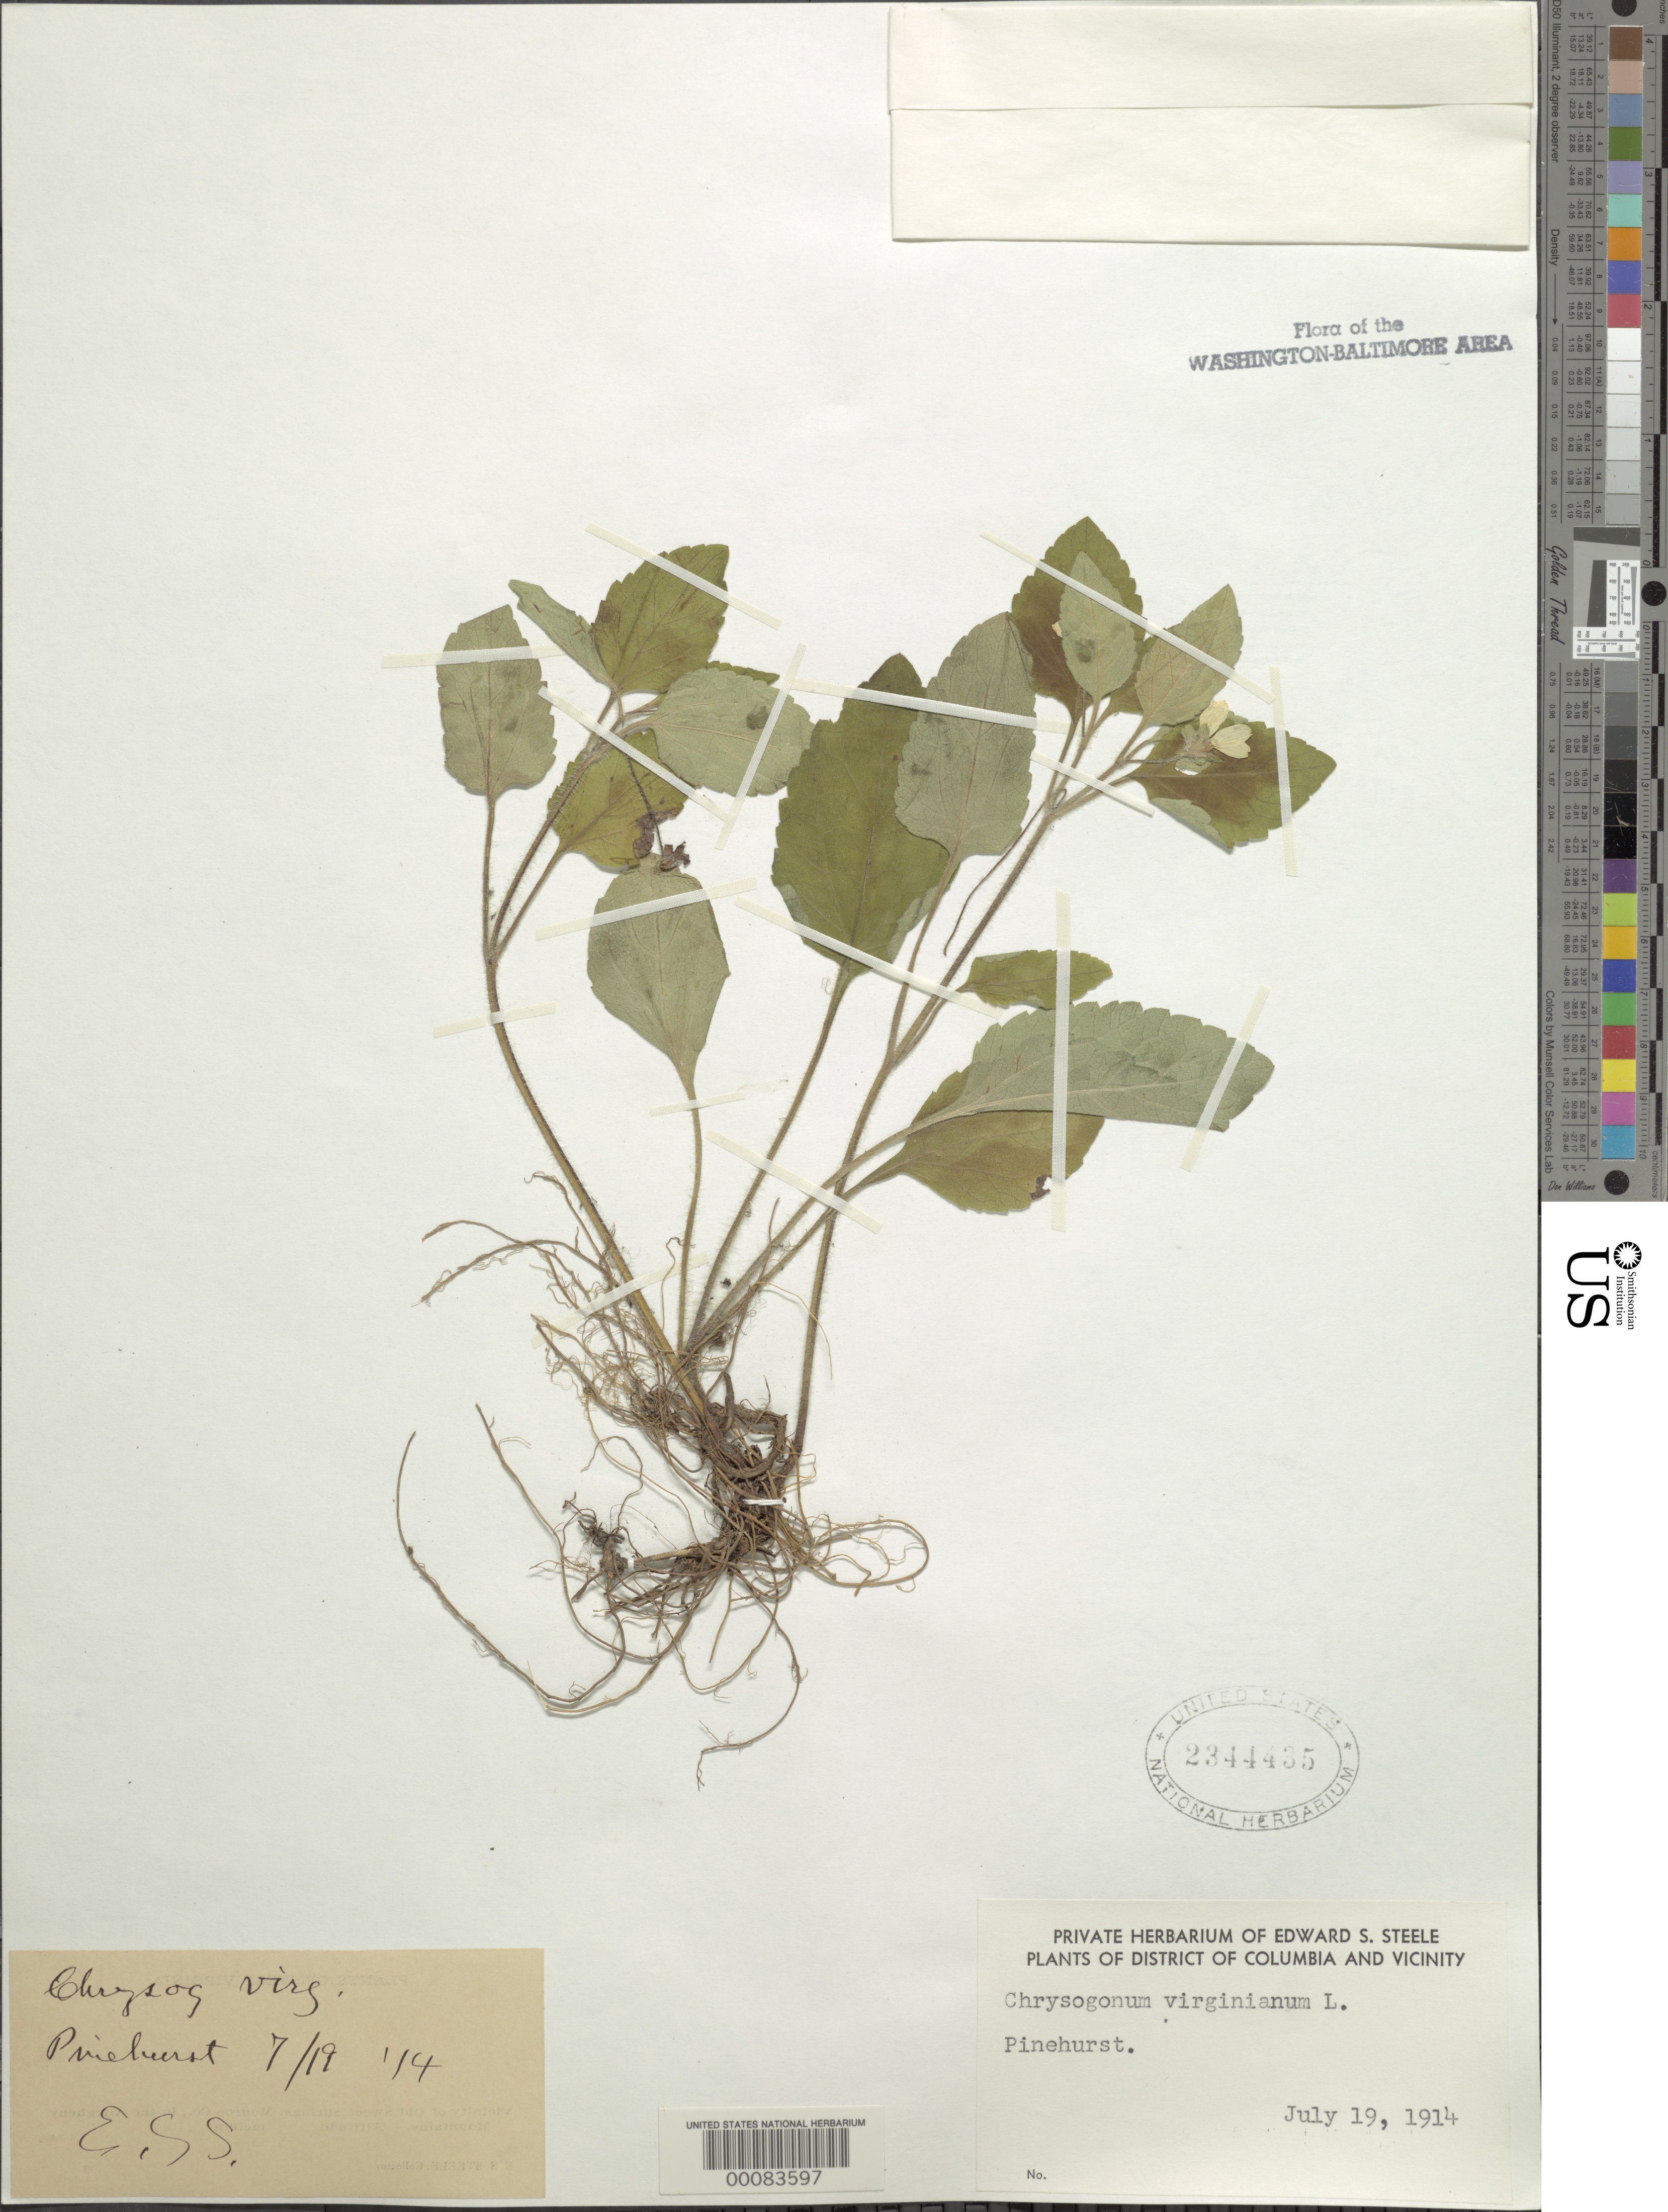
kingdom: Plantae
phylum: Tracheophyta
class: Magnoliopsida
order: Asterales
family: Asteraceae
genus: Chrysogonum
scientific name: Chrysogonum virginianum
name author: L.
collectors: E. Steele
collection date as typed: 19 Jul 1914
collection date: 1914-07-19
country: United States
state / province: District of Columbia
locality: Pinehurst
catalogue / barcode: US 2344435